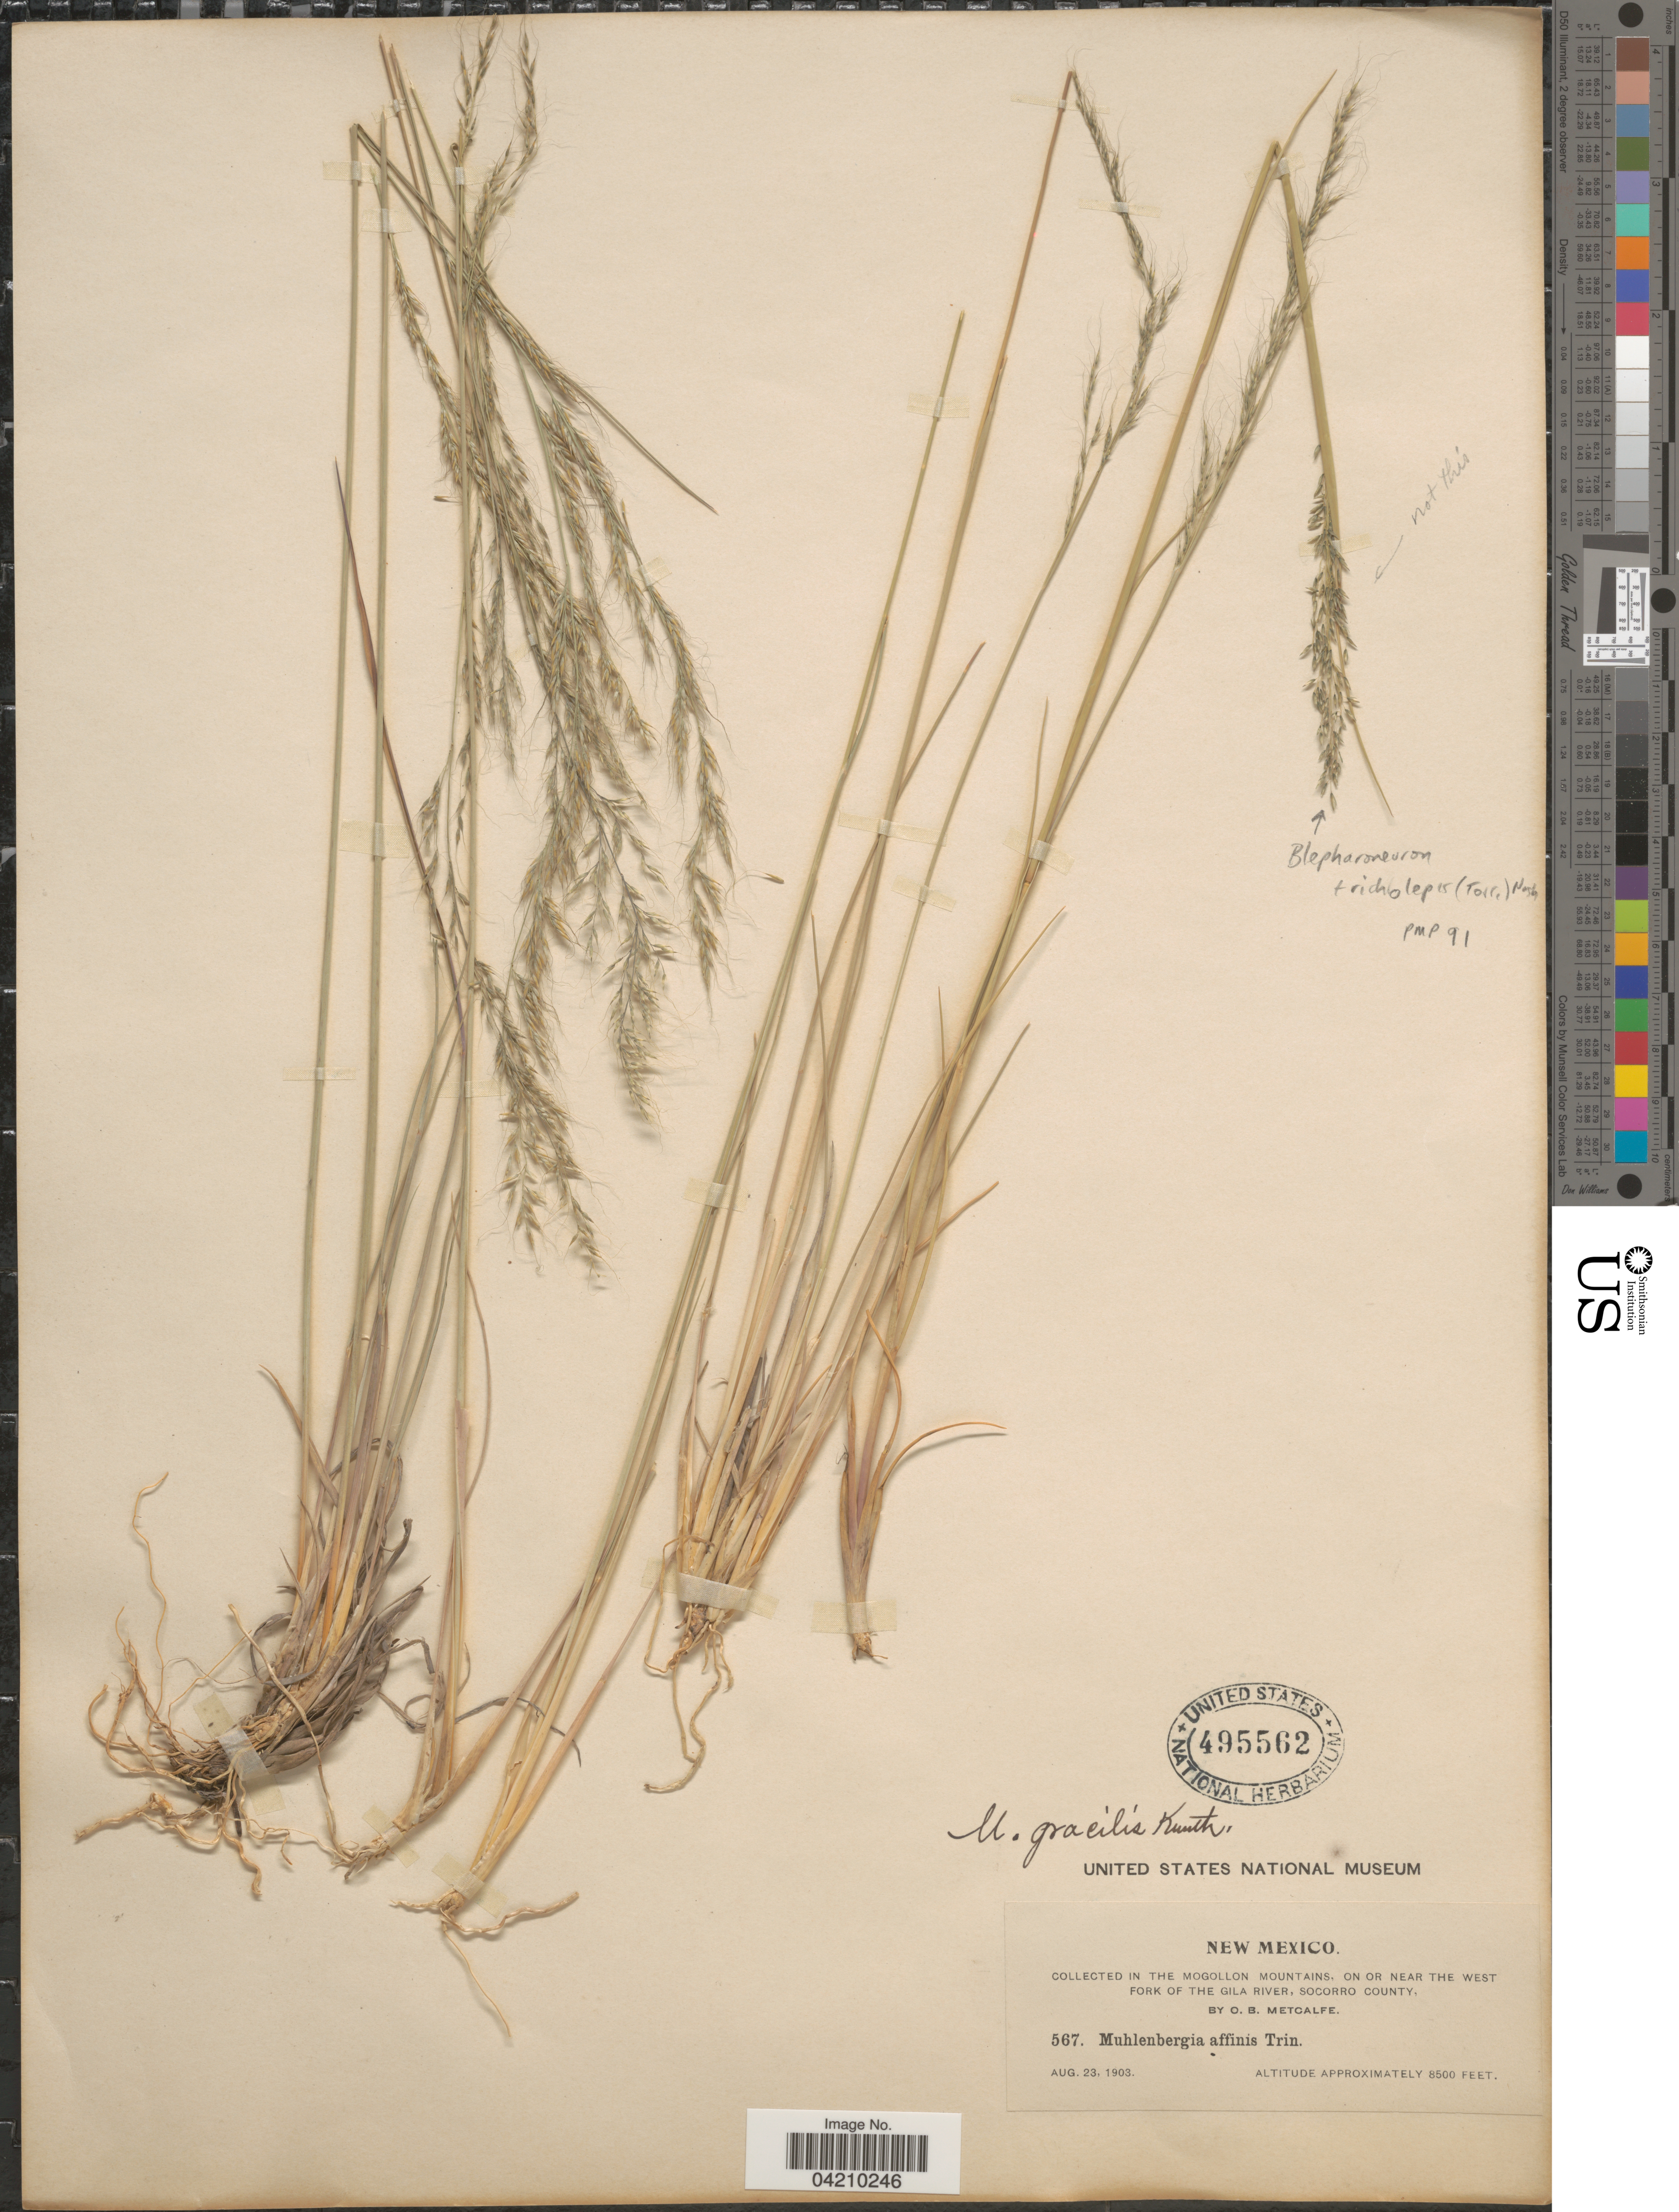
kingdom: Plantae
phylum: Tracheophyta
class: Liliopsida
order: Poales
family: Poaceae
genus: Muhlenbergia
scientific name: Muhlenbergia montana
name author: (Nutt.) Hitchc.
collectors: O. B. Metcalfe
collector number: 567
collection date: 1903-08-23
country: United States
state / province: New Mexico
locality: In the Mogollon Mountains, on or near the West Fork of the Gila River, Socorro County.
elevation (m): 2591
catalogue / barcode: US 495562